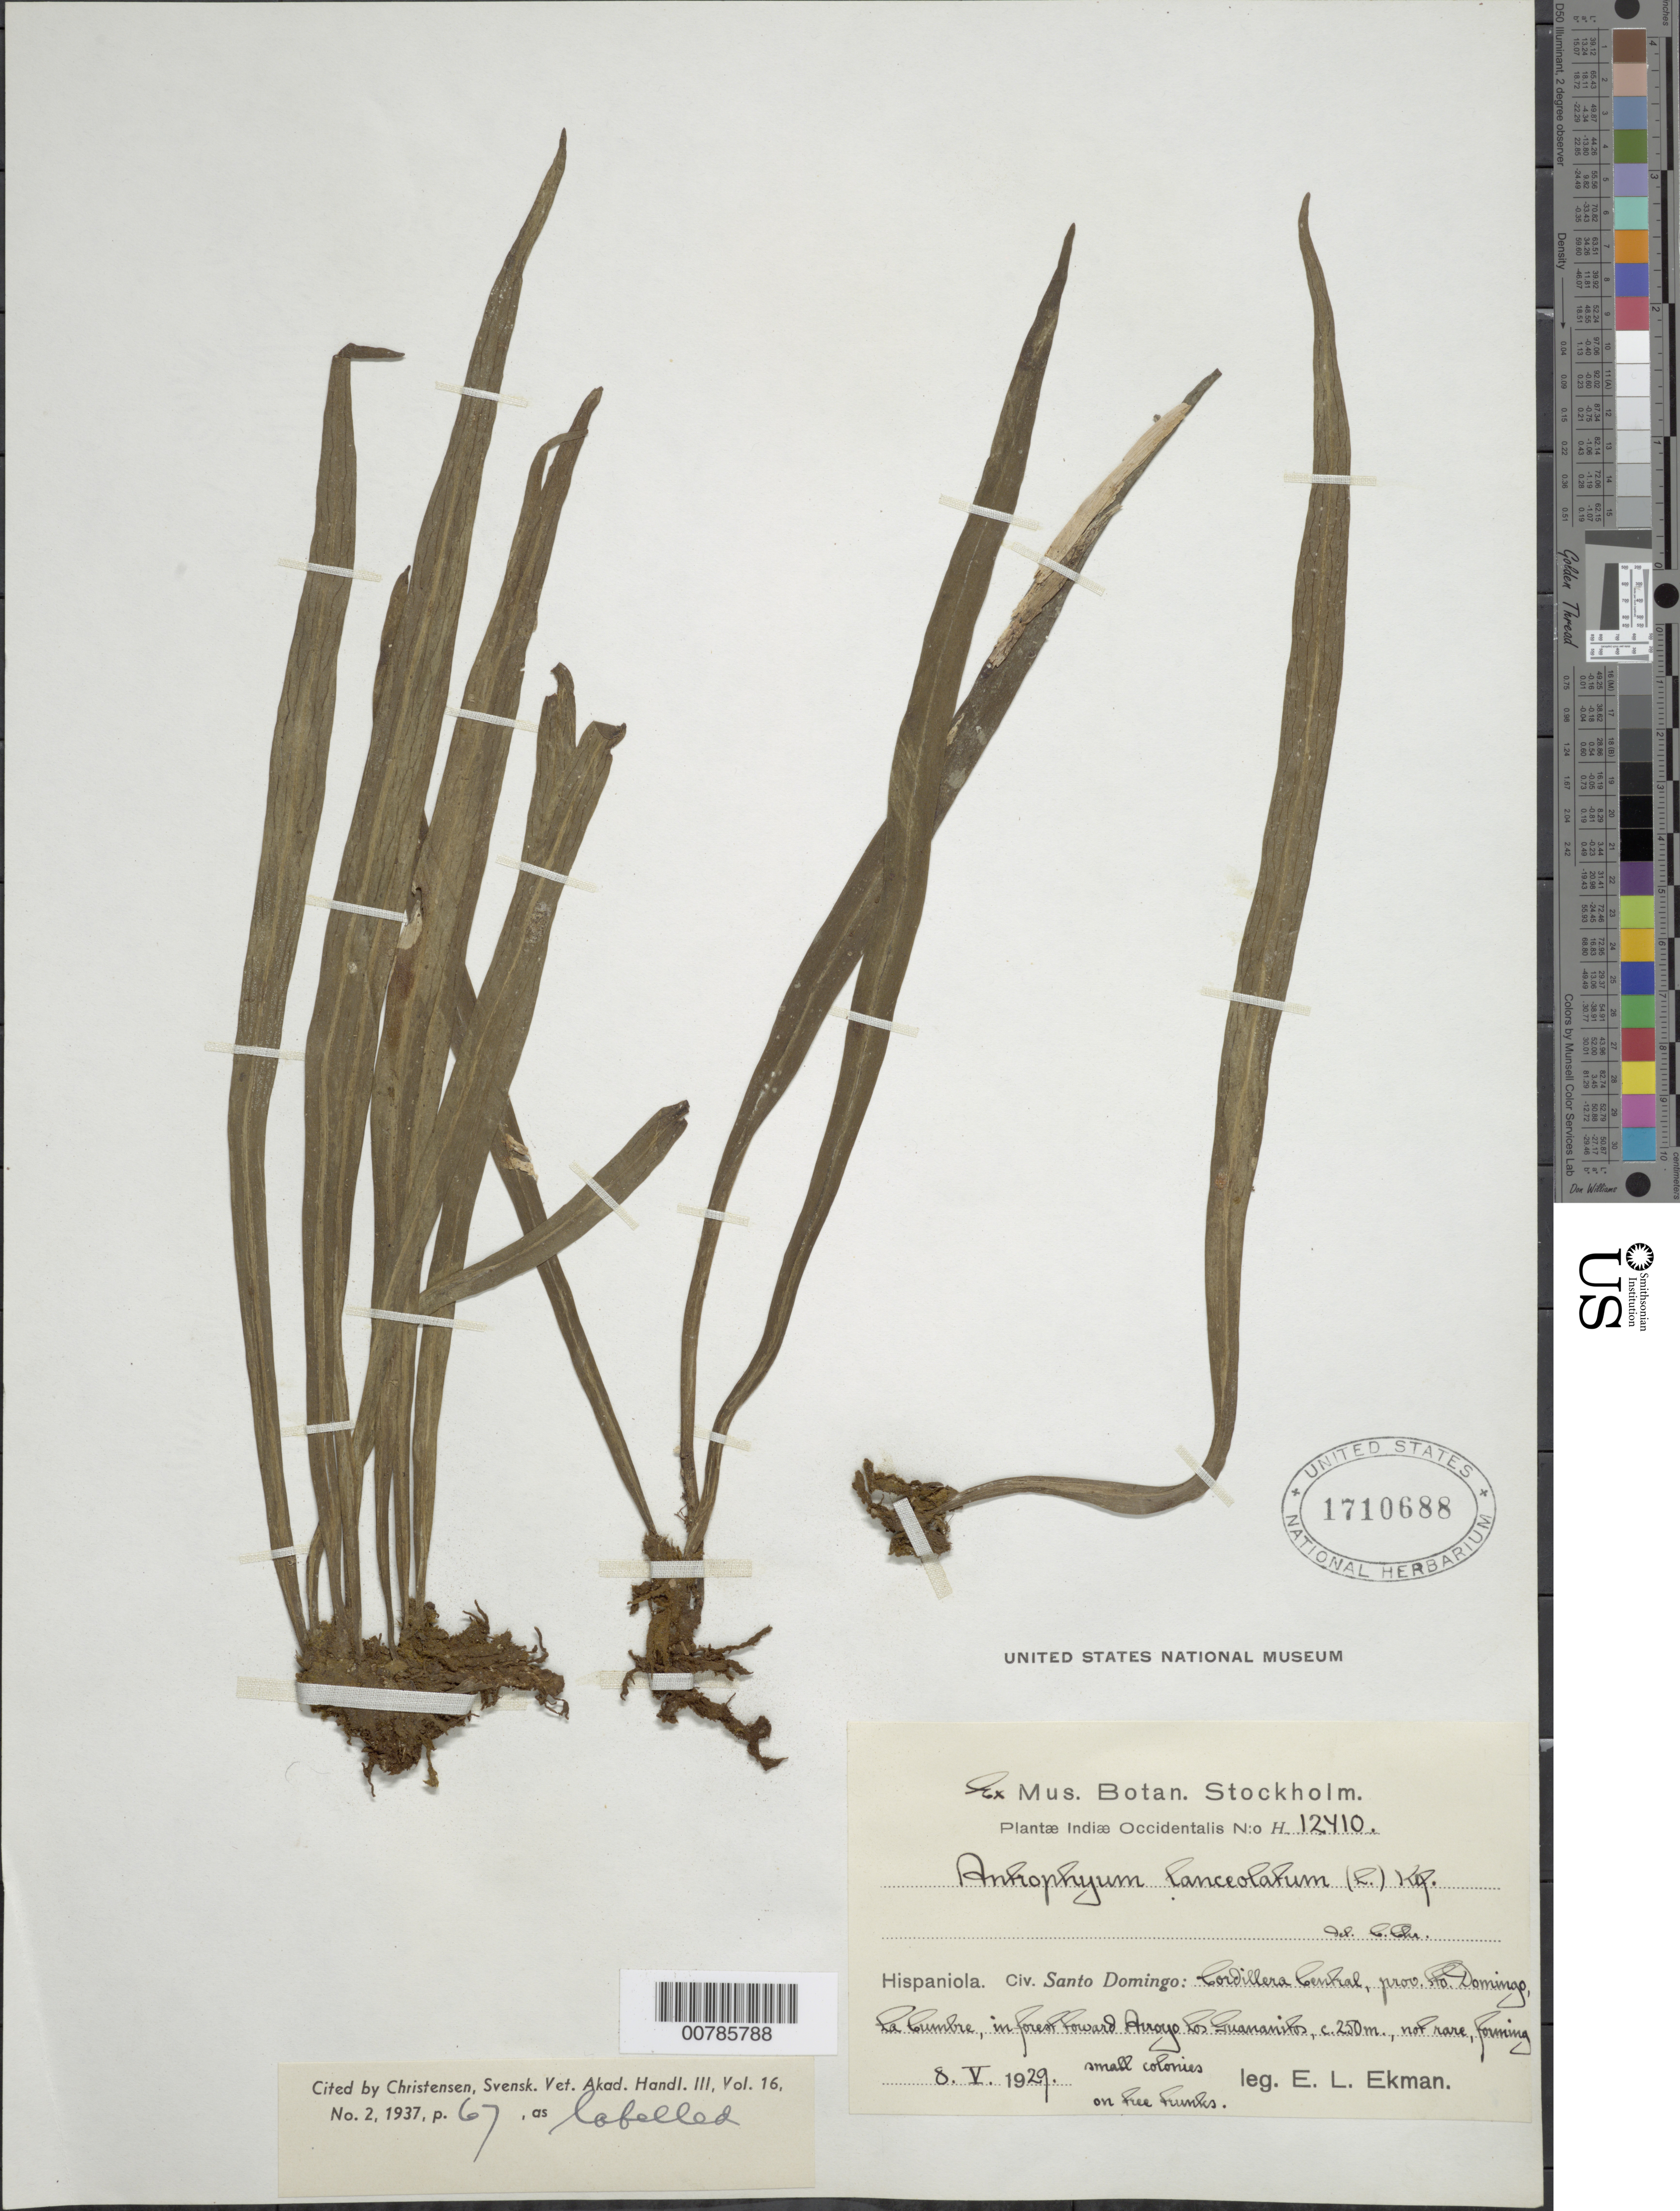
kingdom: Plantae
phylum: Tracheophyta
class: Polypodiopsida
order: Polypodiales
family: Pteridaceae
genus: Polytaenium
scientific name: Polytaenium lanceolatum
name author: (L.) Desv.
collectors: E. L. Ekman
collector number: H 12410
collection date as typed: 08 May 1929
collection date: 1929-05-08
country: Dominican Republic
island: Hispaniola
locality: Cordillera Central, La Cumbre, toward Arroyo Los Guananitos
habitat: On tree trunks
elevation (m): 250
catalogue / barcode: US 1710688